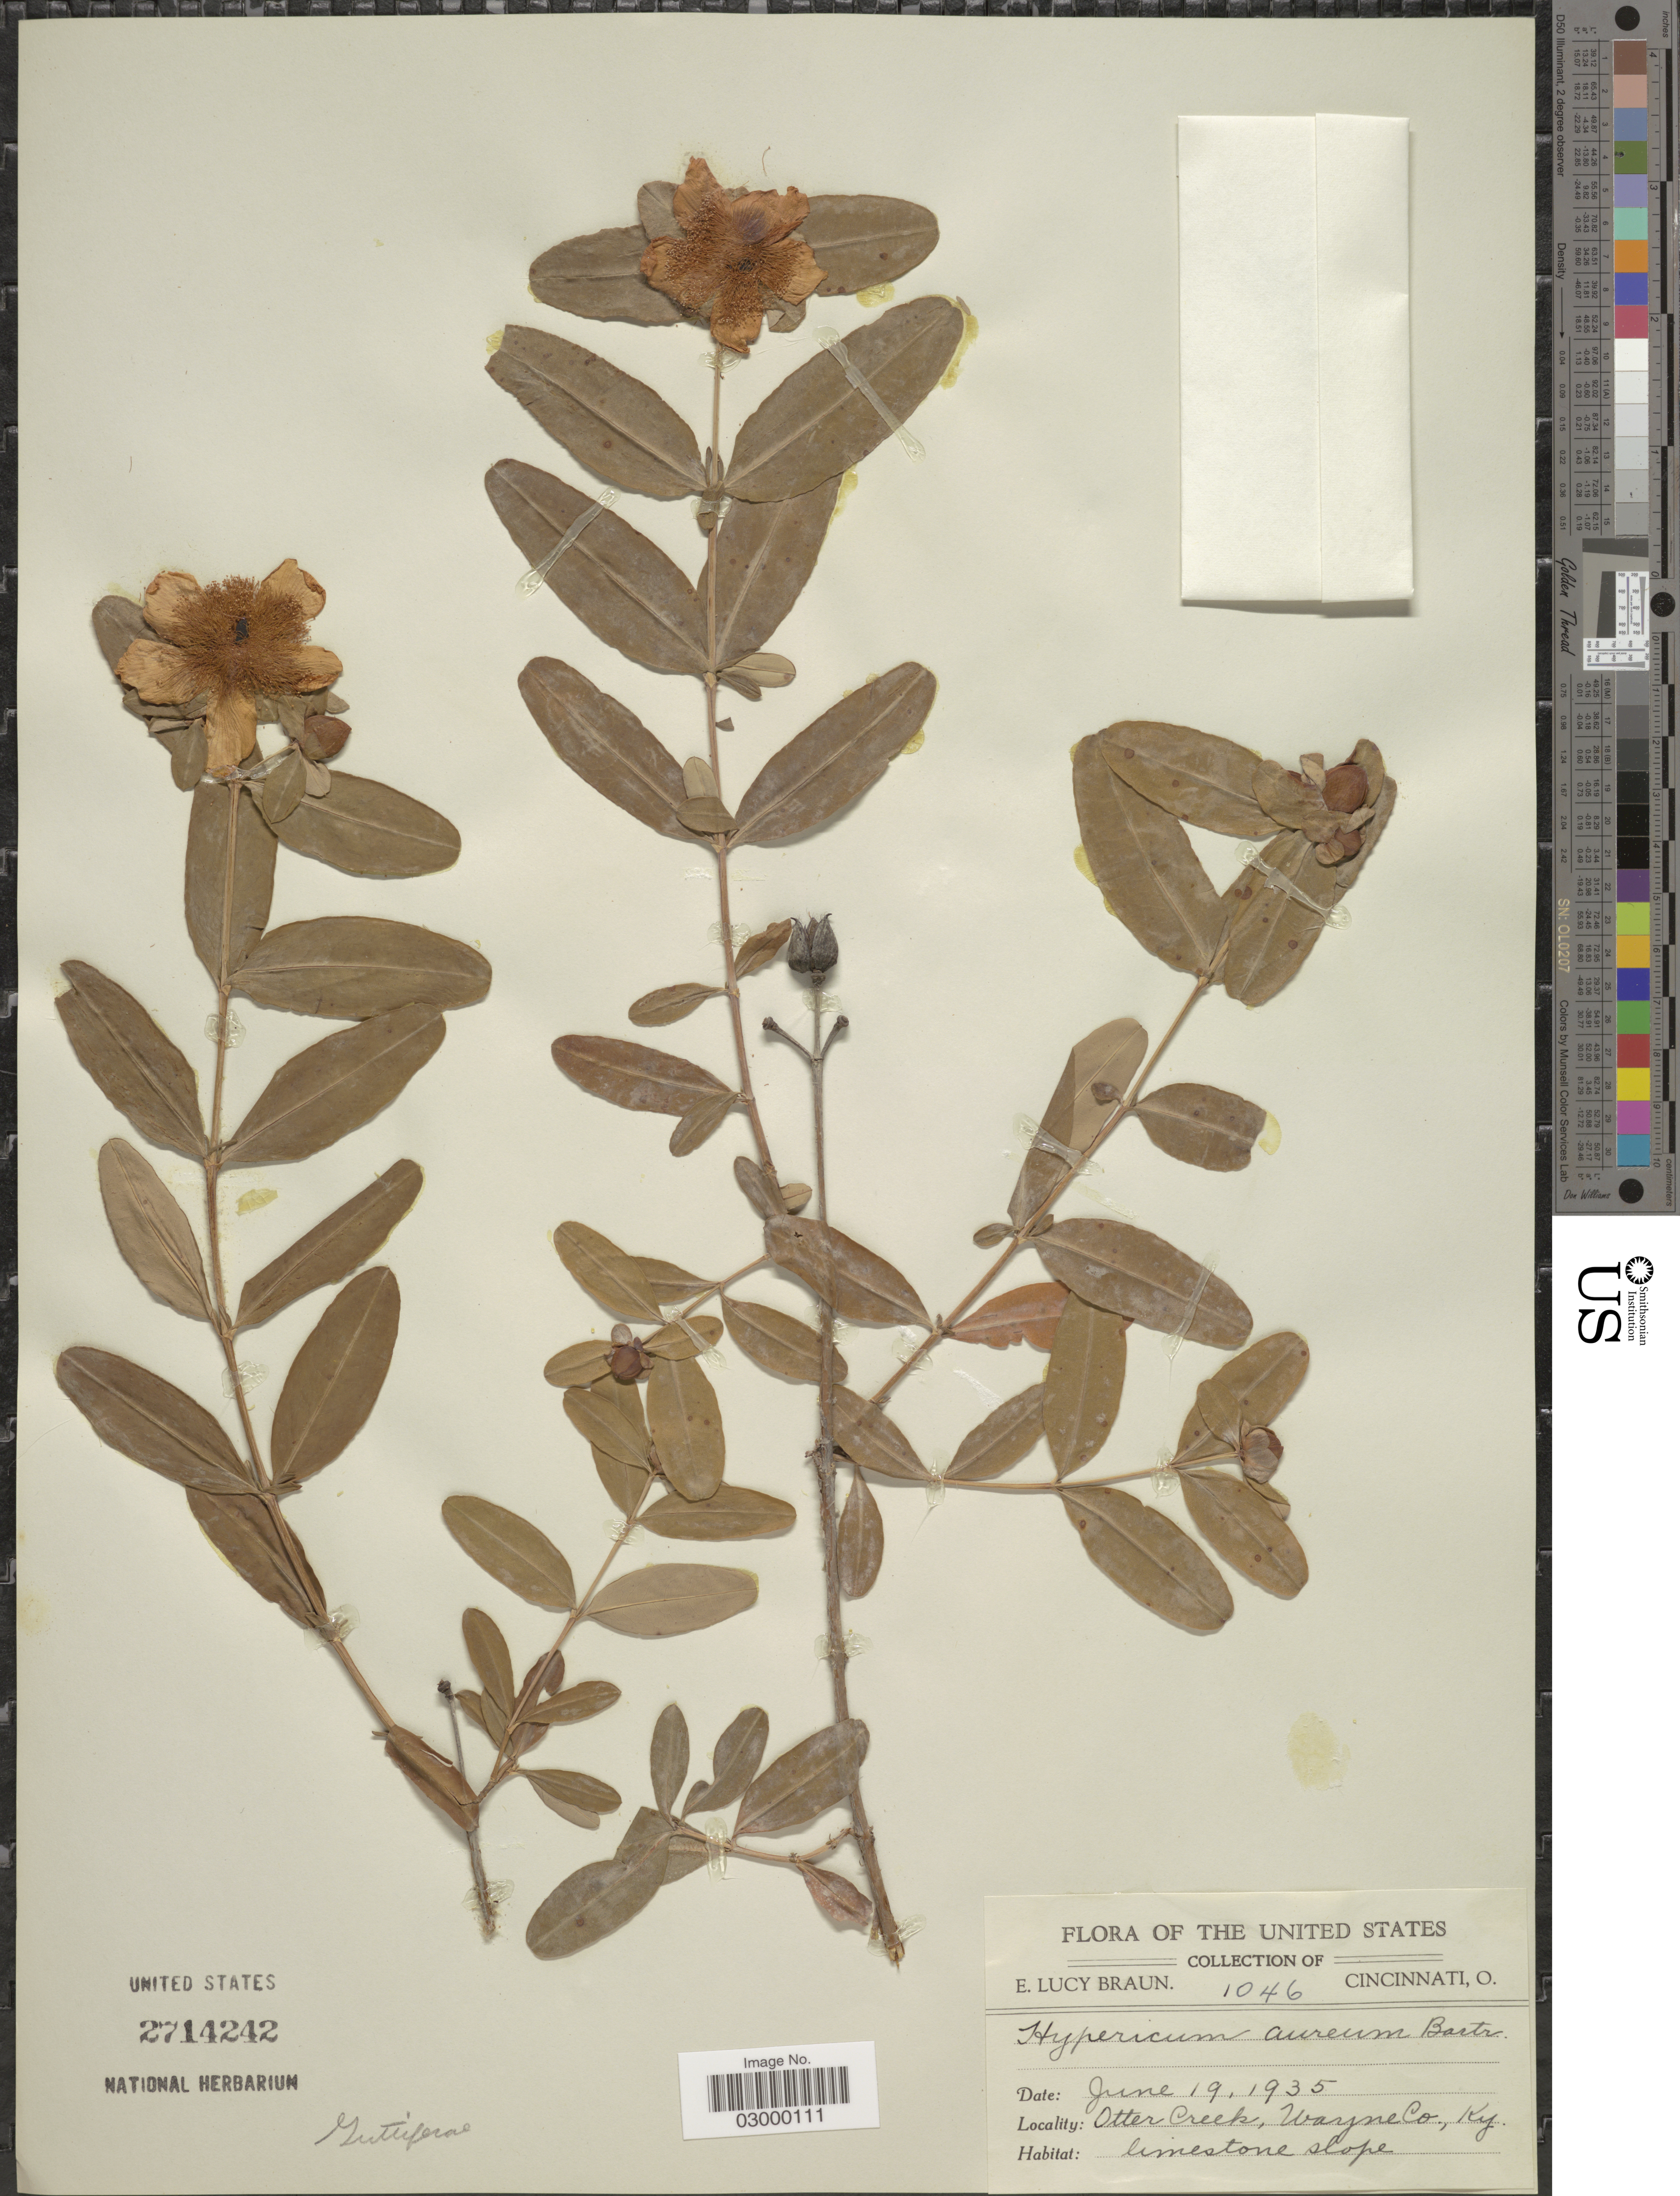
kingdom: Plantae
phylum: Tracheophyta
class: Magnoliopsida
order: Malpighiales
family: Hypericaceae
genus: Hypericum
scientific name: Hypericum aureum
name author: Lour.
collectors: E. L. Braun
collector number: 1046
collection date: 1935-06-19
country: United States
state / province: Kentucky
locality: Otter Creek, Wayne Co.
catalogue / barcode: US 2714242